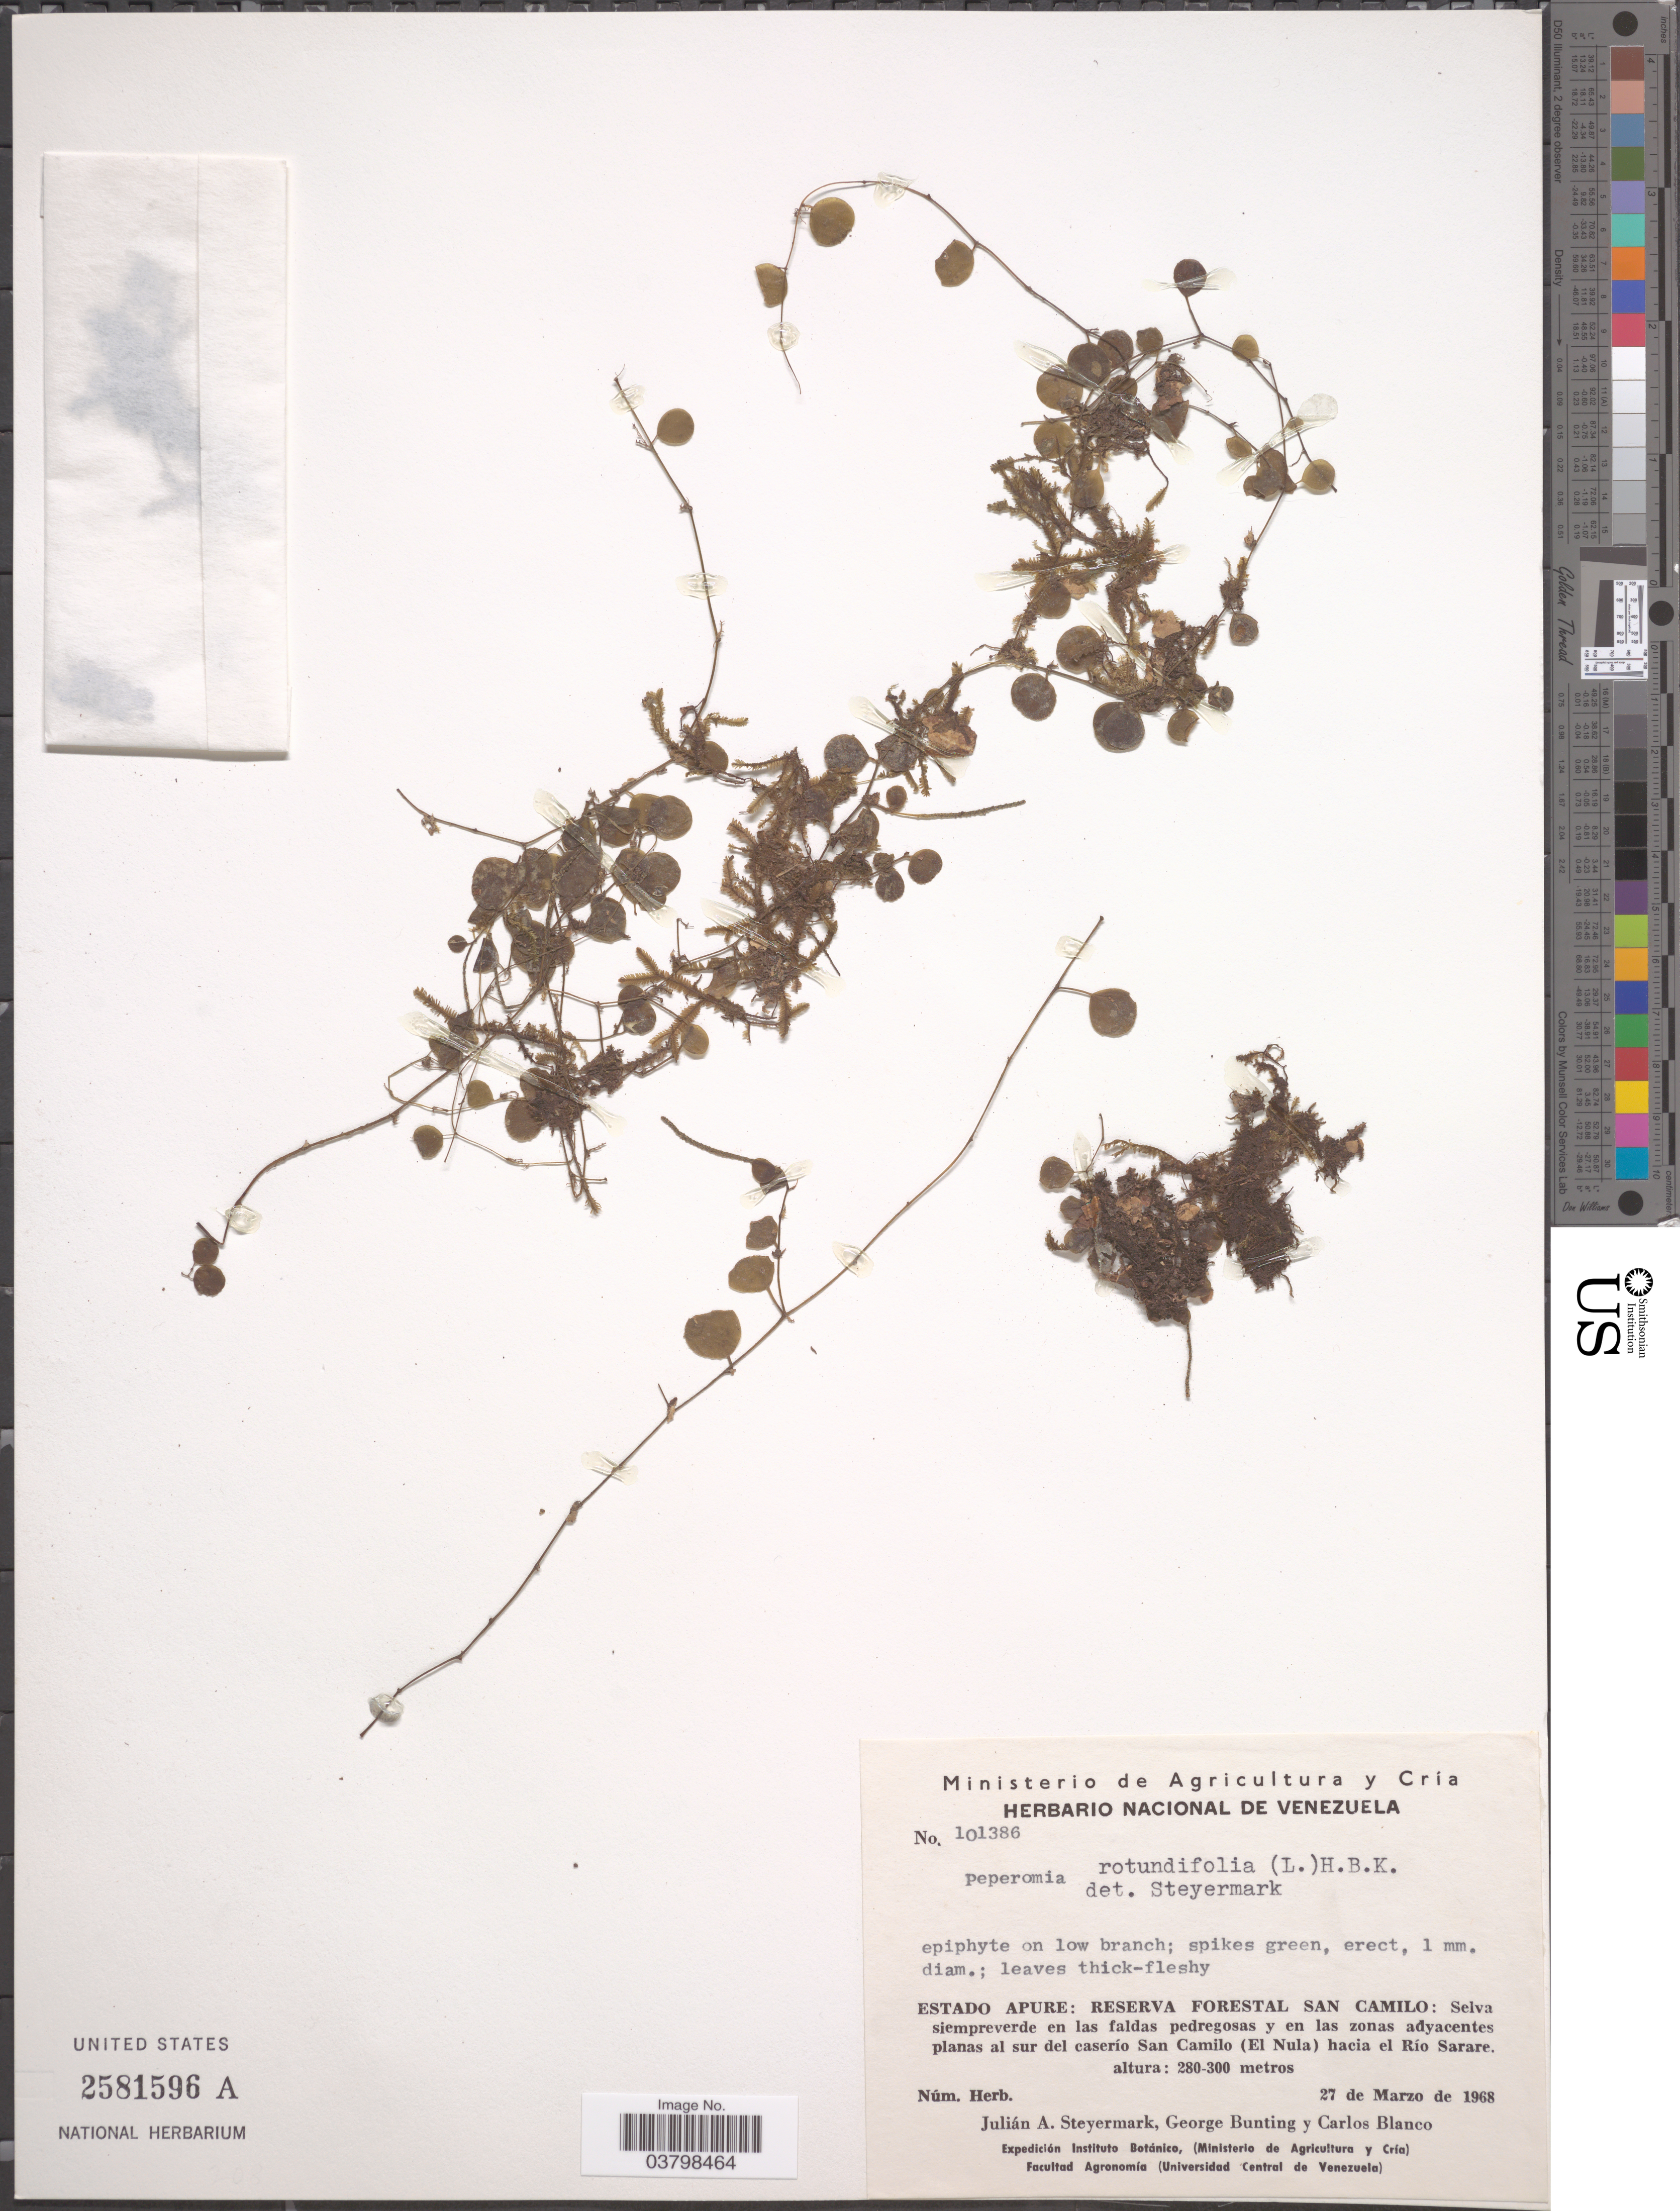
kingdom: Plantae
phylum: Tracheophyta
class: Magnoliopsida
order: Piperales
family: Piperaceae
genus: Peperomia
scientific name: Peperomia rotundifolia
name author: (L.) Kunth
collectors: J. Steyermark, G. S. Bunting & C. Blanco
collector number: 101386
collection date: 1968-03-27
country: Venezuela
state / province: Apure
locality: Reserva Forestal San Camilo: Selva siempreverde en las faldas pedregosas y en las zonas adyacentes planas al sur del caserío San Camilo (El Nula) hacia el Río Sarare.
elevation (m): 280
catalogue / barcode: US 2581596A